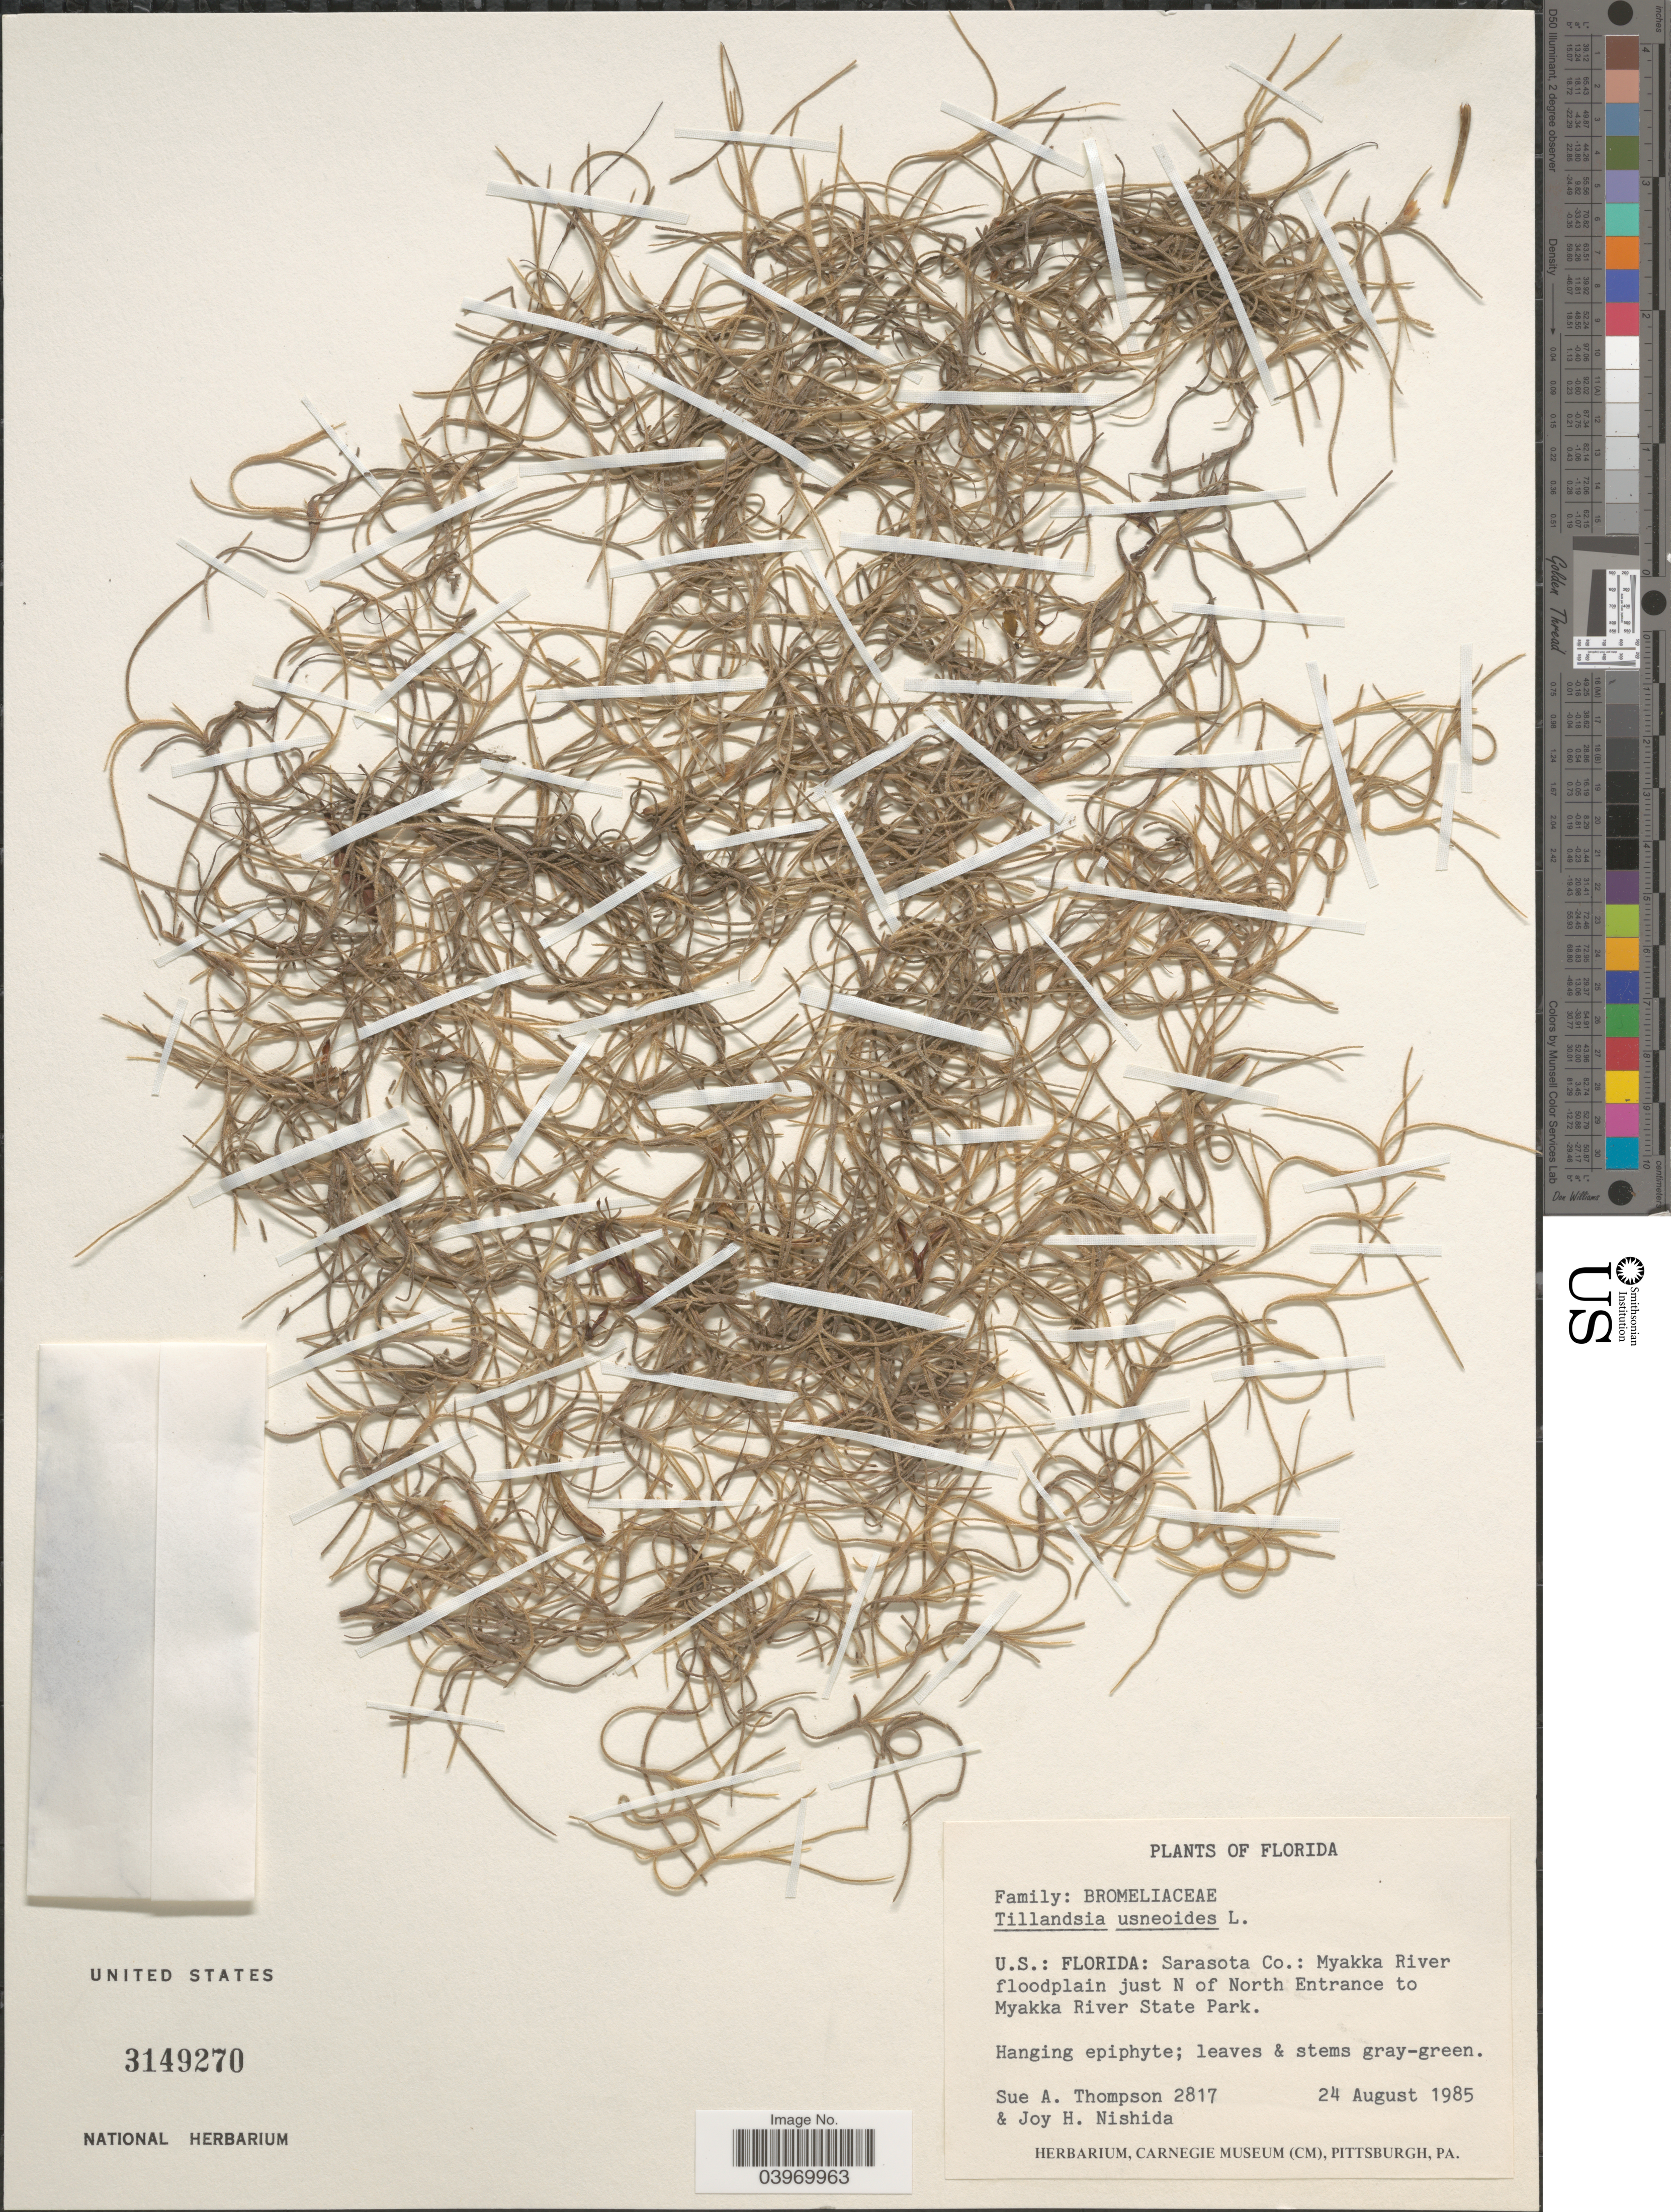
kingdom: Plantae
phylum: Tracheophyta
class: Liliopsida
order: Poales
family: Bromeliaceae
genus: Tillandsia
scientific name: Tillandsia usneoides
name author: (L.) L.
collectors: S. A. Thompson & J. Nishida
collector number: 2817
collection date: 1985-08-24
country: United States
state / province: Florida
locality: Sarasota Co.: Myakka River floodplain just N of North Entrance to Myakka River State Park.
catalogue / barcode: US 3149270